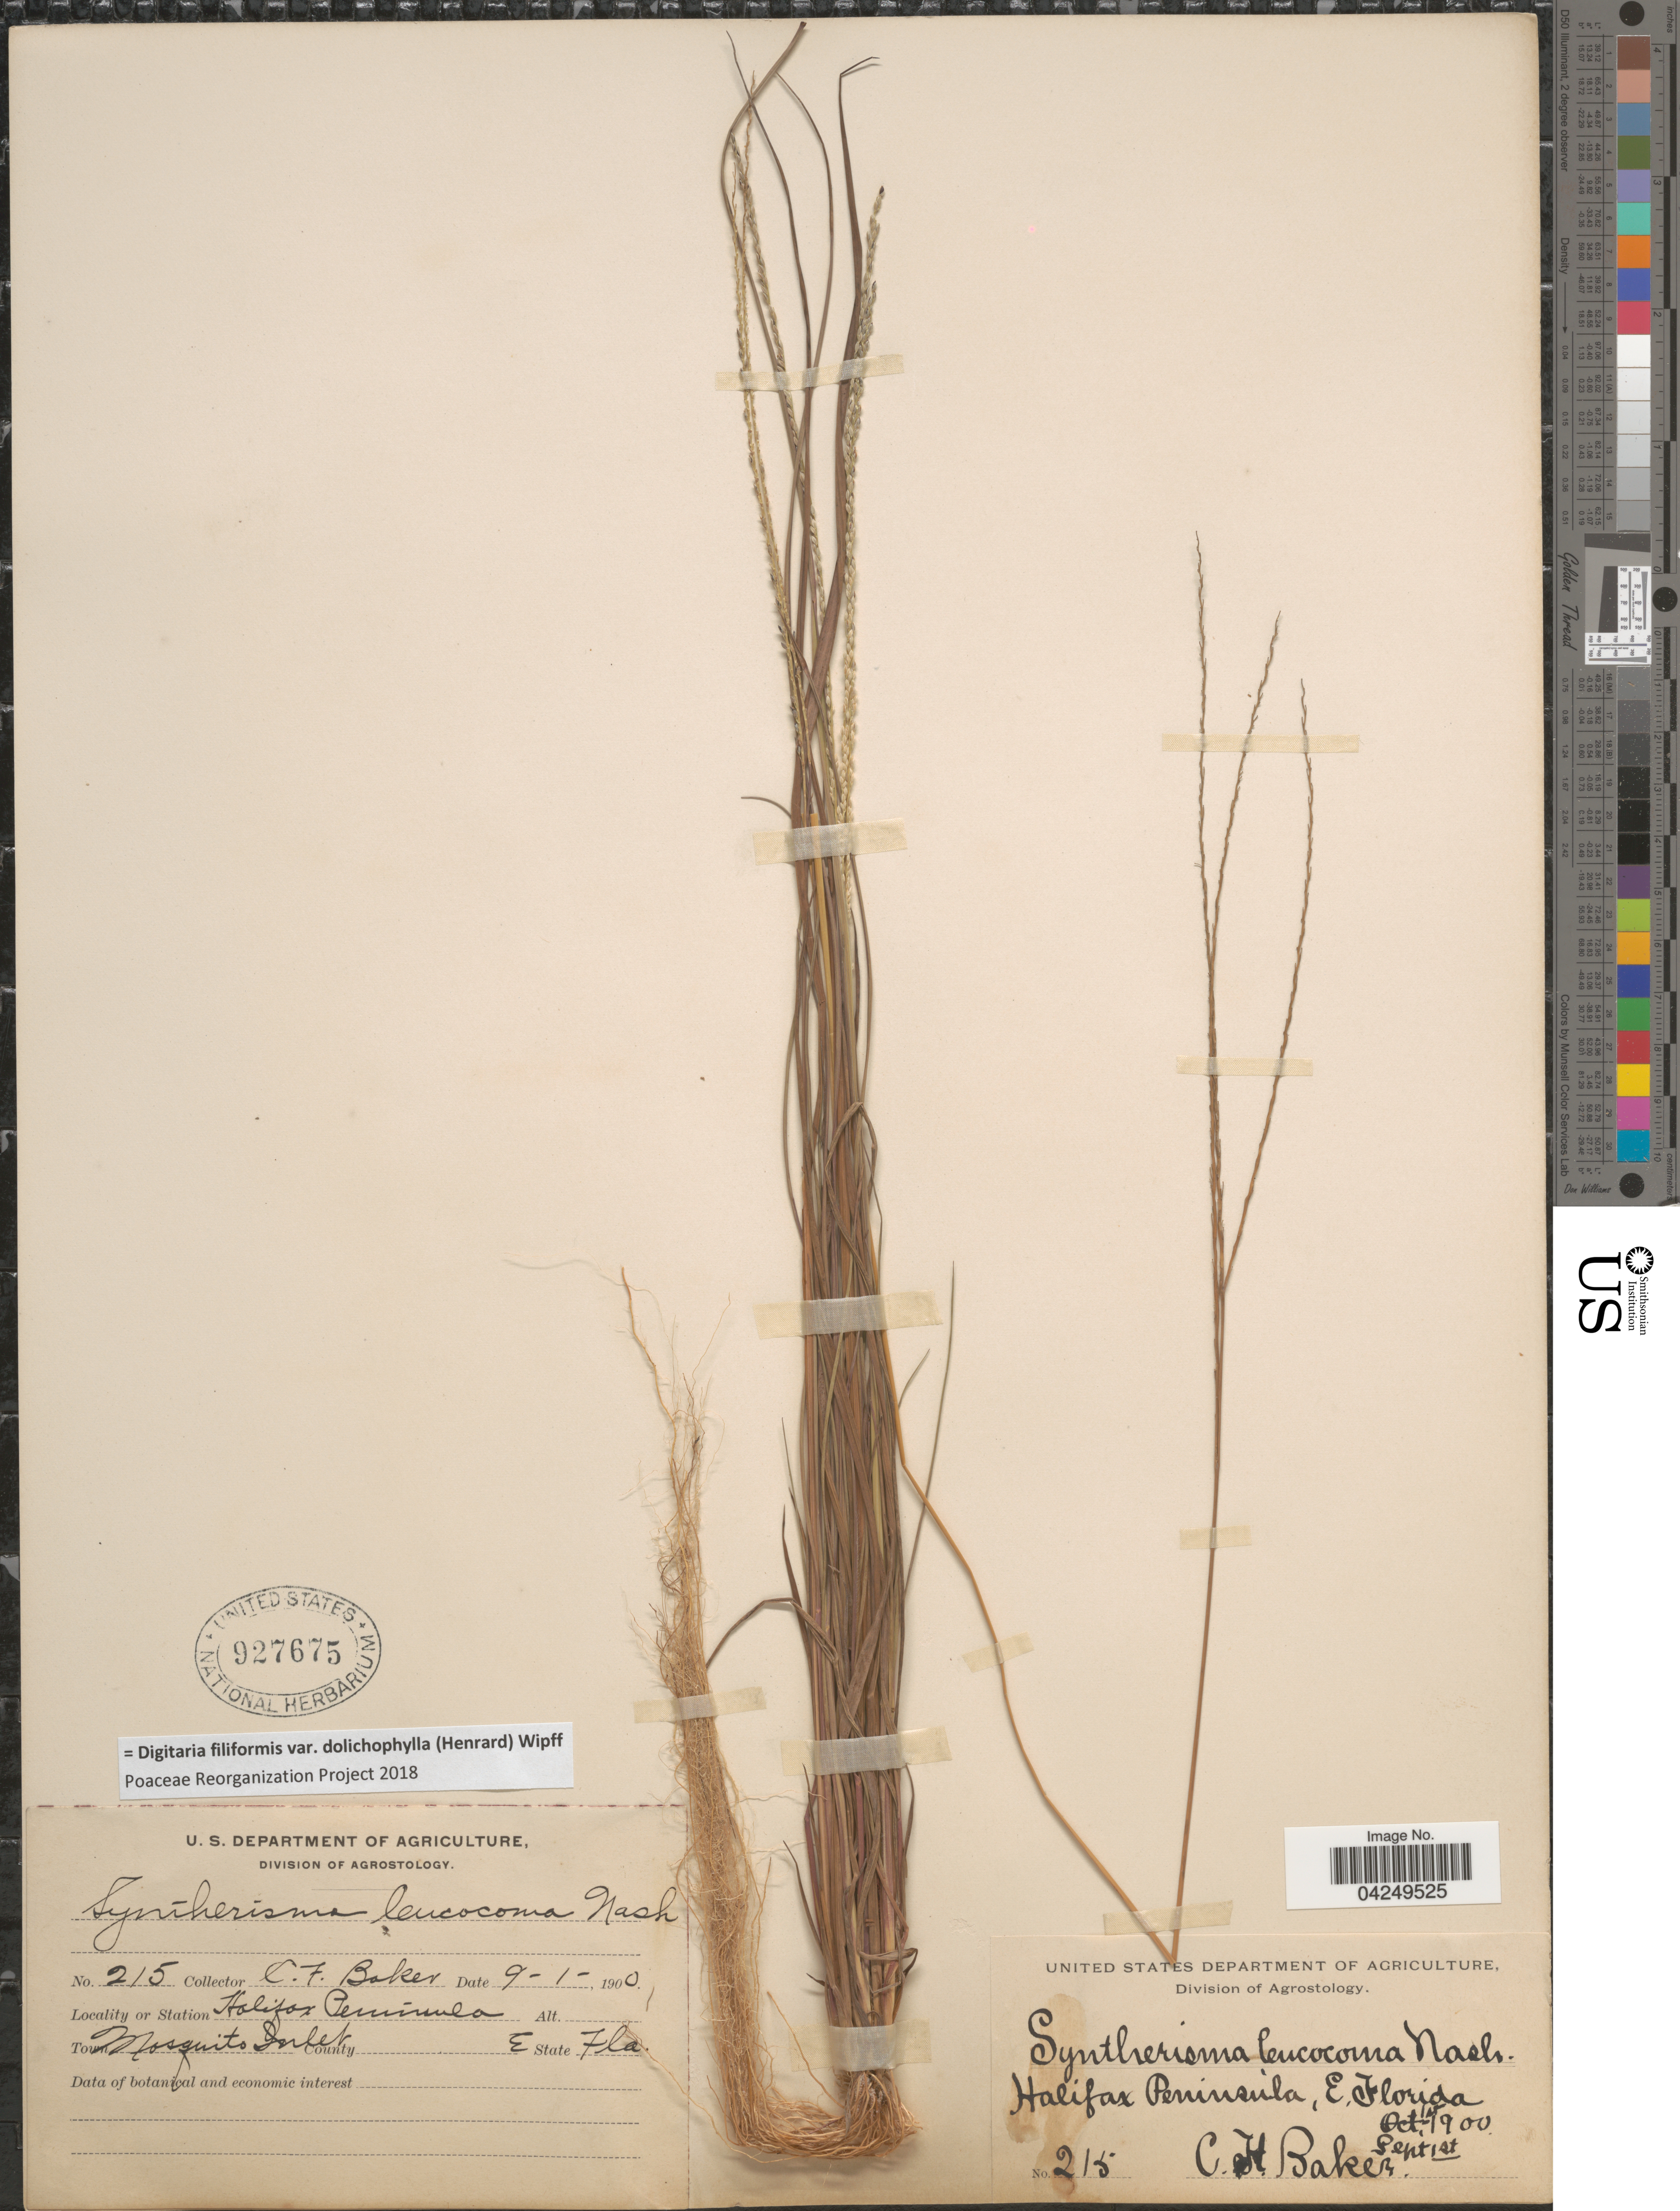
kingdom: Plantae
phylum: Tracheophyta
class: Liliopsida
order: Poales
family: Poaceae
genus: Digitaria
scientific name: Digitaria filiformis var. dolichophylla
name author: (Henr.) Wipff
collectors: C. F. Baker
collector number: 215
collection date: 1900-09-01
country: United States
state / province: Florida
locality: Halifax Peninsula. Town Mosquito Inlet. E State Fla.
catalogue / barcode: US 927675